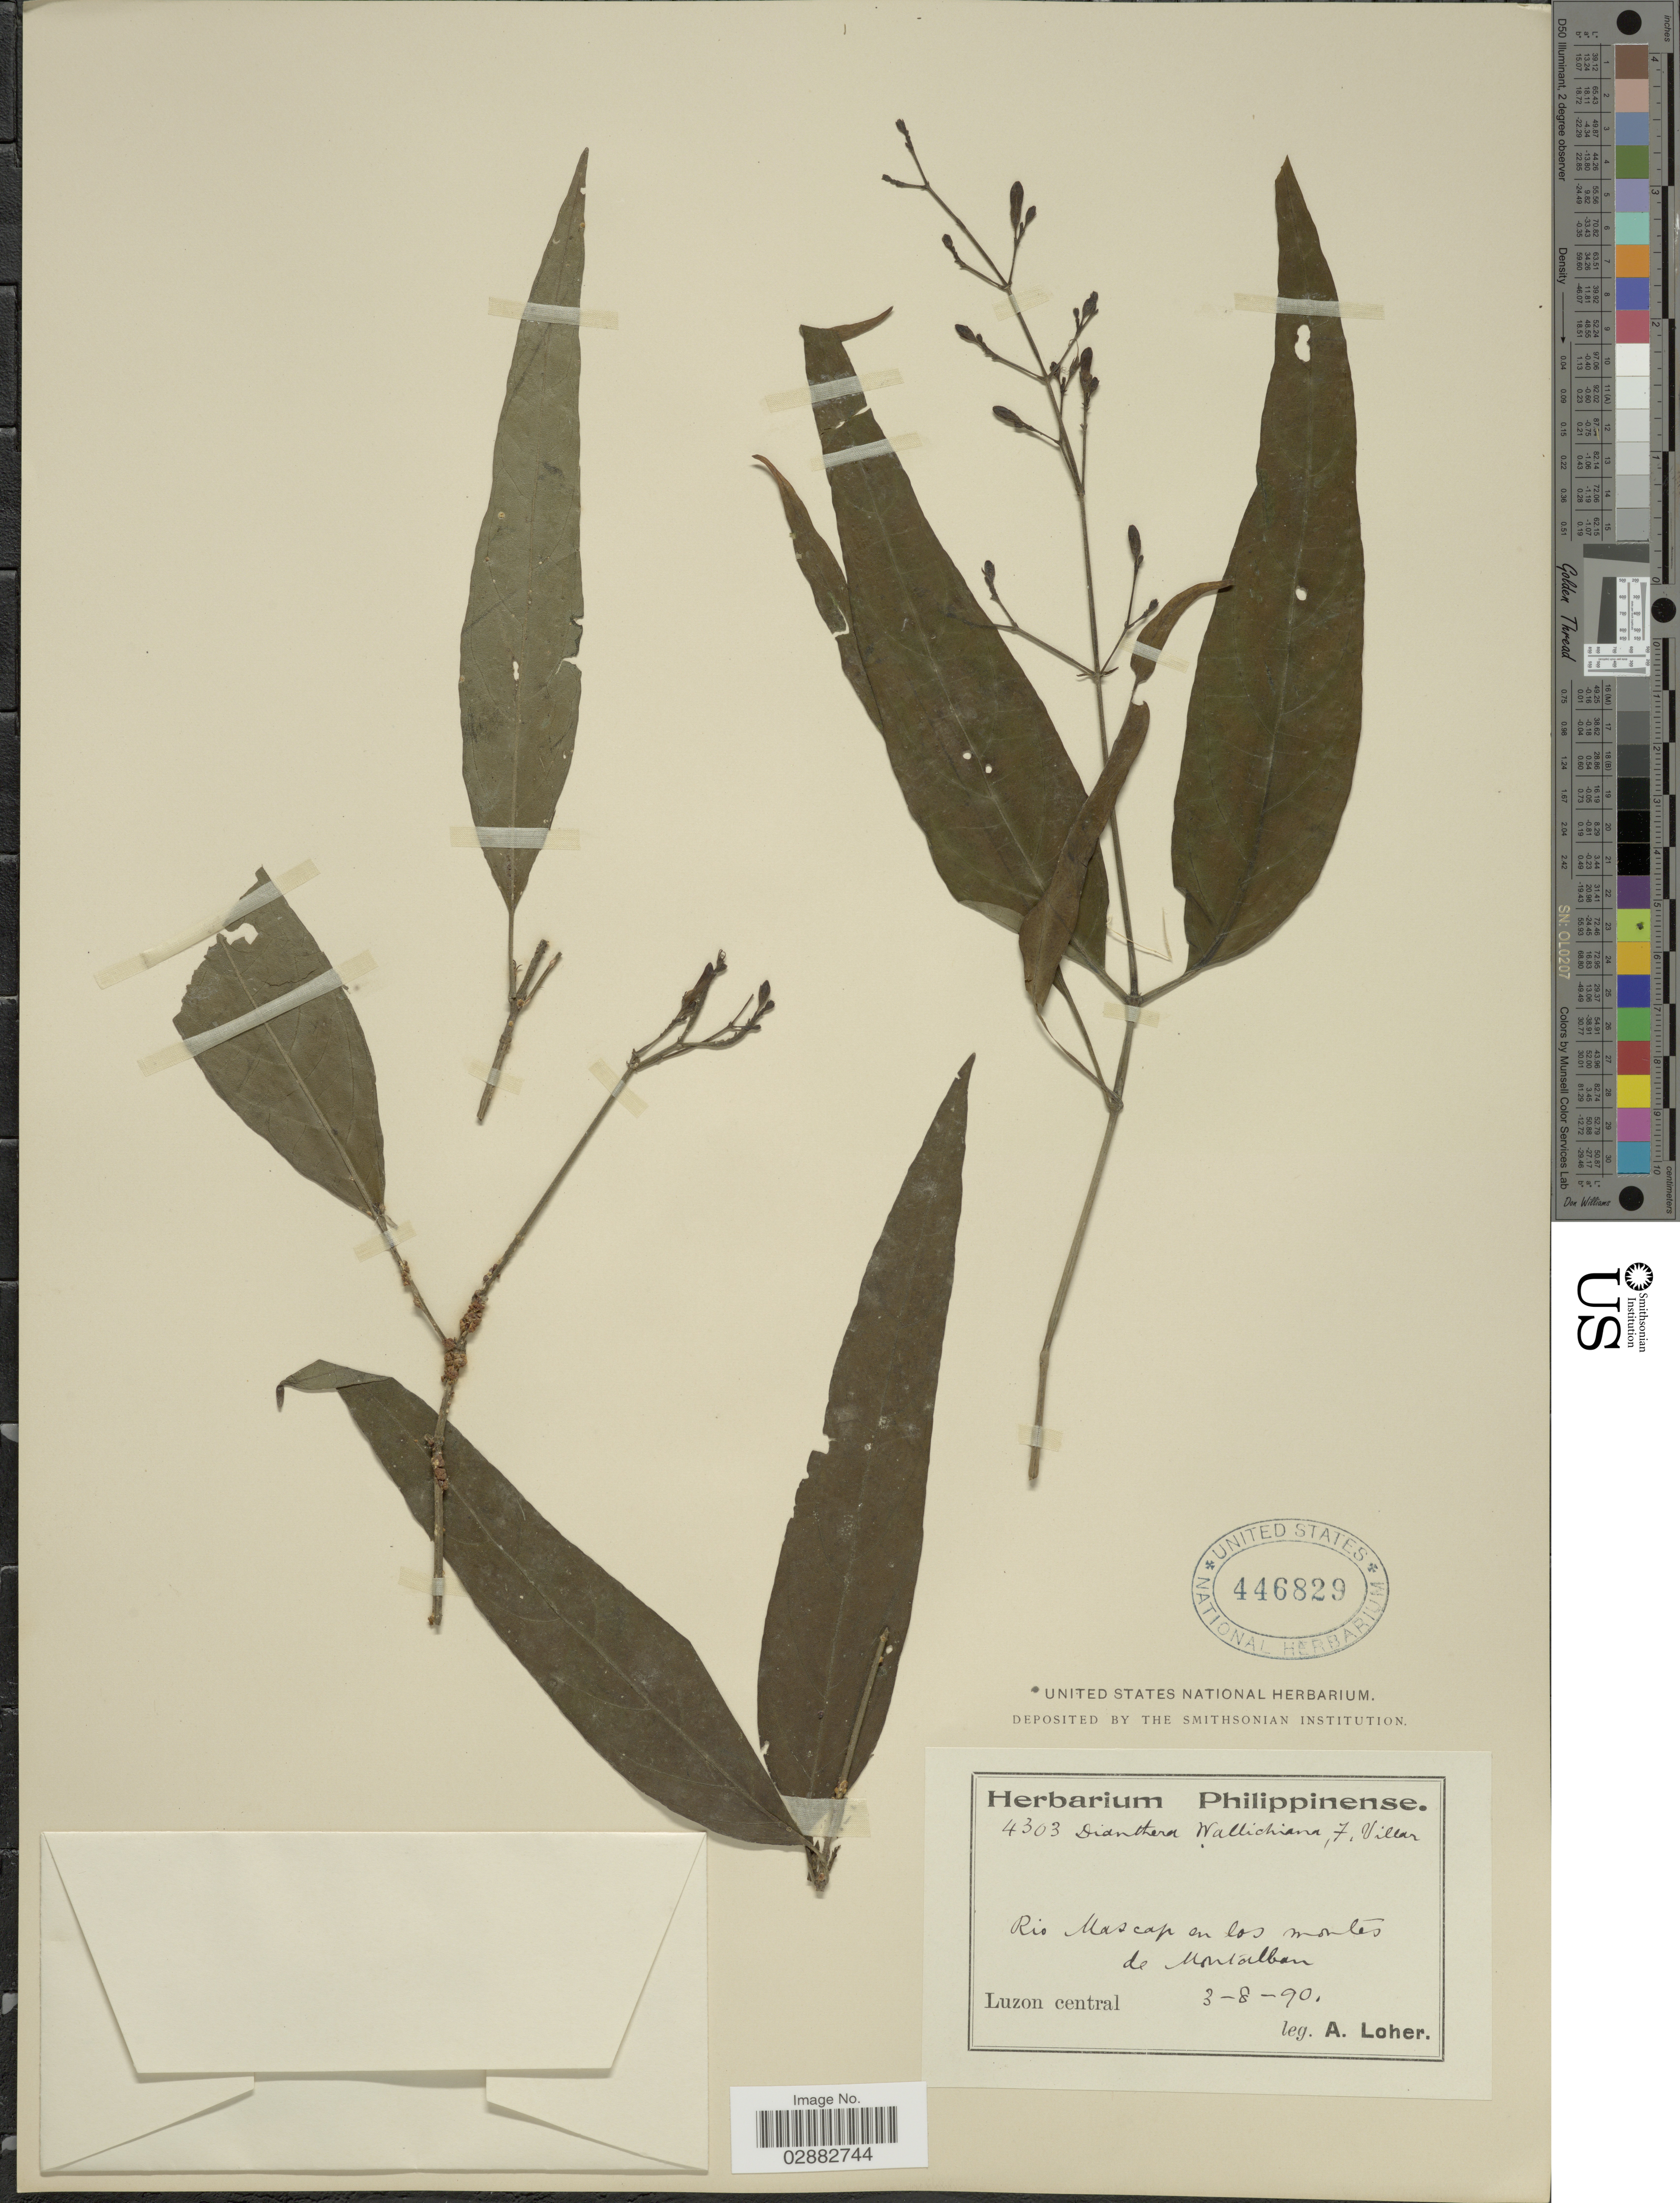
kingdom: Plantae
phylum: Tracheophyta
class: Magnoliopsida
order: Lamiales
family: Acanthaceae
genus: Justicia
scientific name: Justicia luzonensis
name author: C.B. Clarke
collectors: A. Loher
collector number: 4303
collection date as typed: Transcribed d/m/y: 3/8/90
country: Philippines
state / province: Central Luzon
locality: Rio Mascap en los montes de Montalban.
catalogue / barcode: US 446829